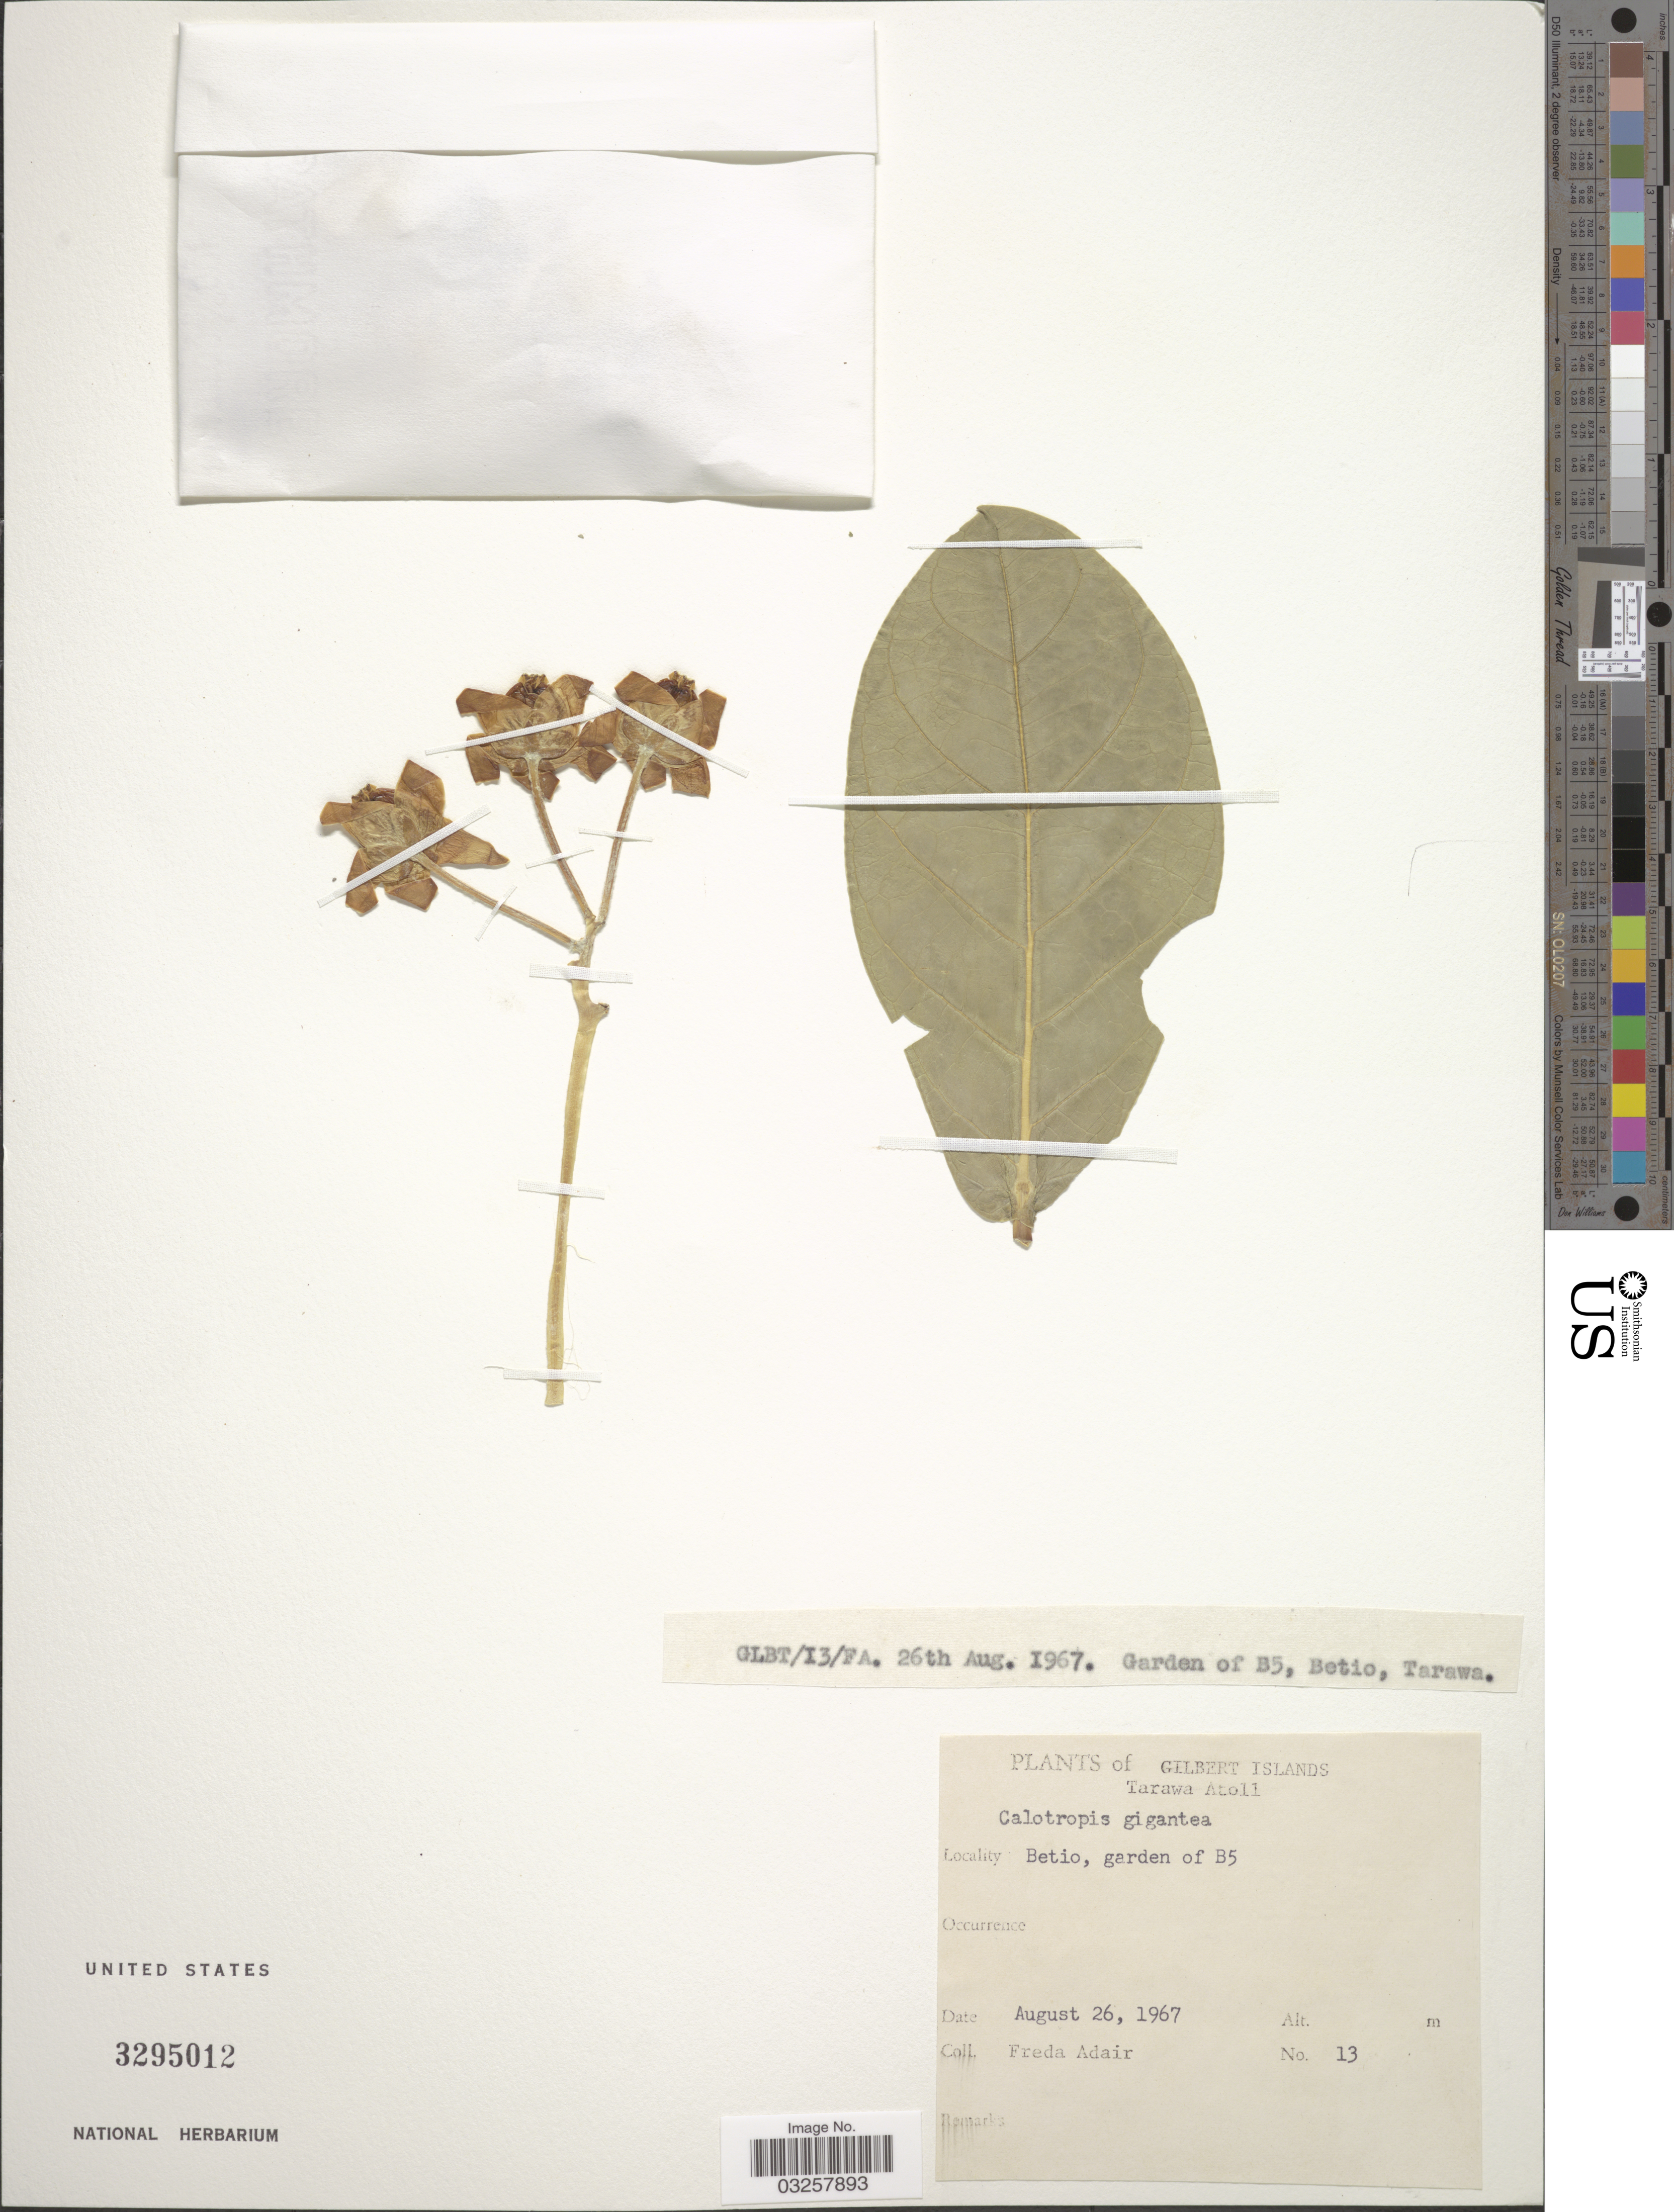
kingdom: Plantae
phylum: Tracheophyta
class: Magnoliopsida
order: Gentianales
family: Apocynaceae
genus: Calotropis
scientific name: Calotropis gigantea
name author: (L.) W.T. Aiton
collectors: F. Adair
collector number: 13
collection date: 1967-08-26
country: Kiribati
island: Tarawa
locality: Garden of B5, Betio, Tarawa. Gilbert Islands. Tarawa Atoll.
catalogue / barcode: US 3295012